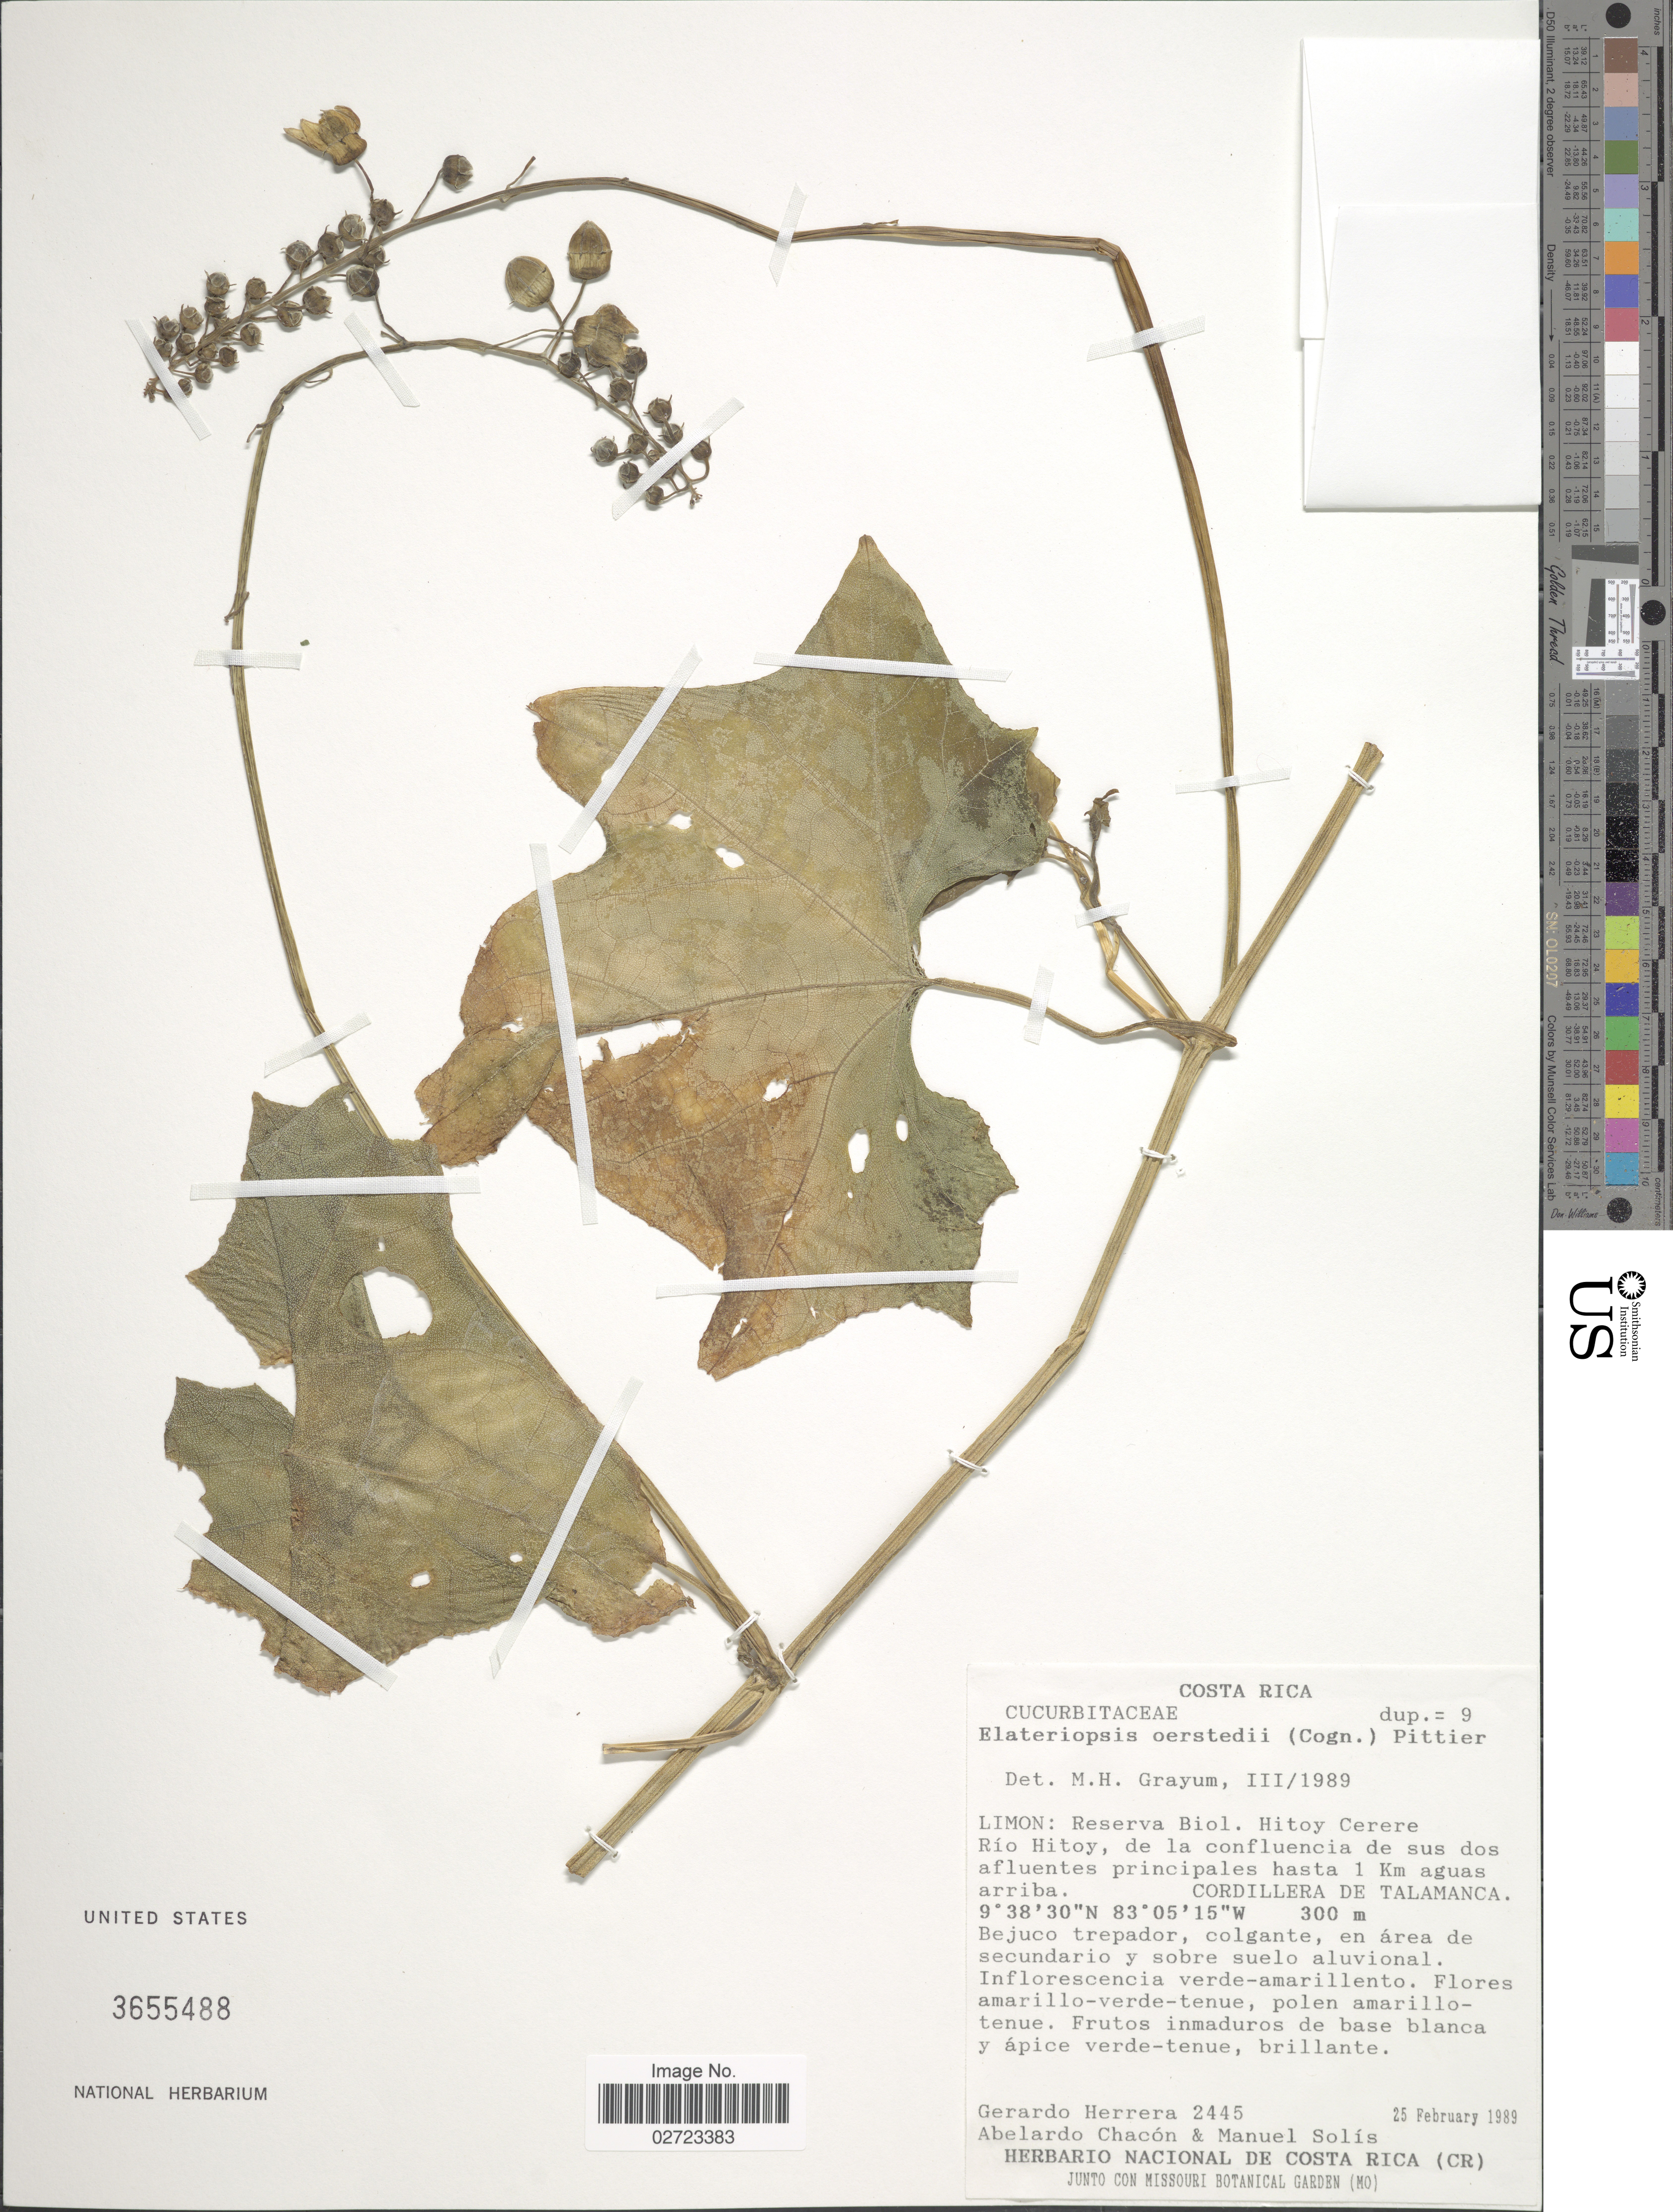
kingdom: Plantae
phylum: Tracheophyta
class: Magnoliopsida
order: Cucurbitales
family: Cucurbitaceae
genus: Hanburia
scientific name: Hanburia oerstedii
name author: (Cogn.) H. Schaef. & S.S. Renner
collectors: G. Herrera, A. Chacon & M. Solís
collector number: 2445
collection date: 1989-02-25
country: Costa Rica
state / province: Limón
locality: Reserva Biol. Hitoy Cerere Rio Hitoy, de la confluencia de sus dos afluentes principales hasta 1 Km aguas arriba, Cordillera de Talamanca.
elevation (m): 300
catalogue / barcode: US 3655488